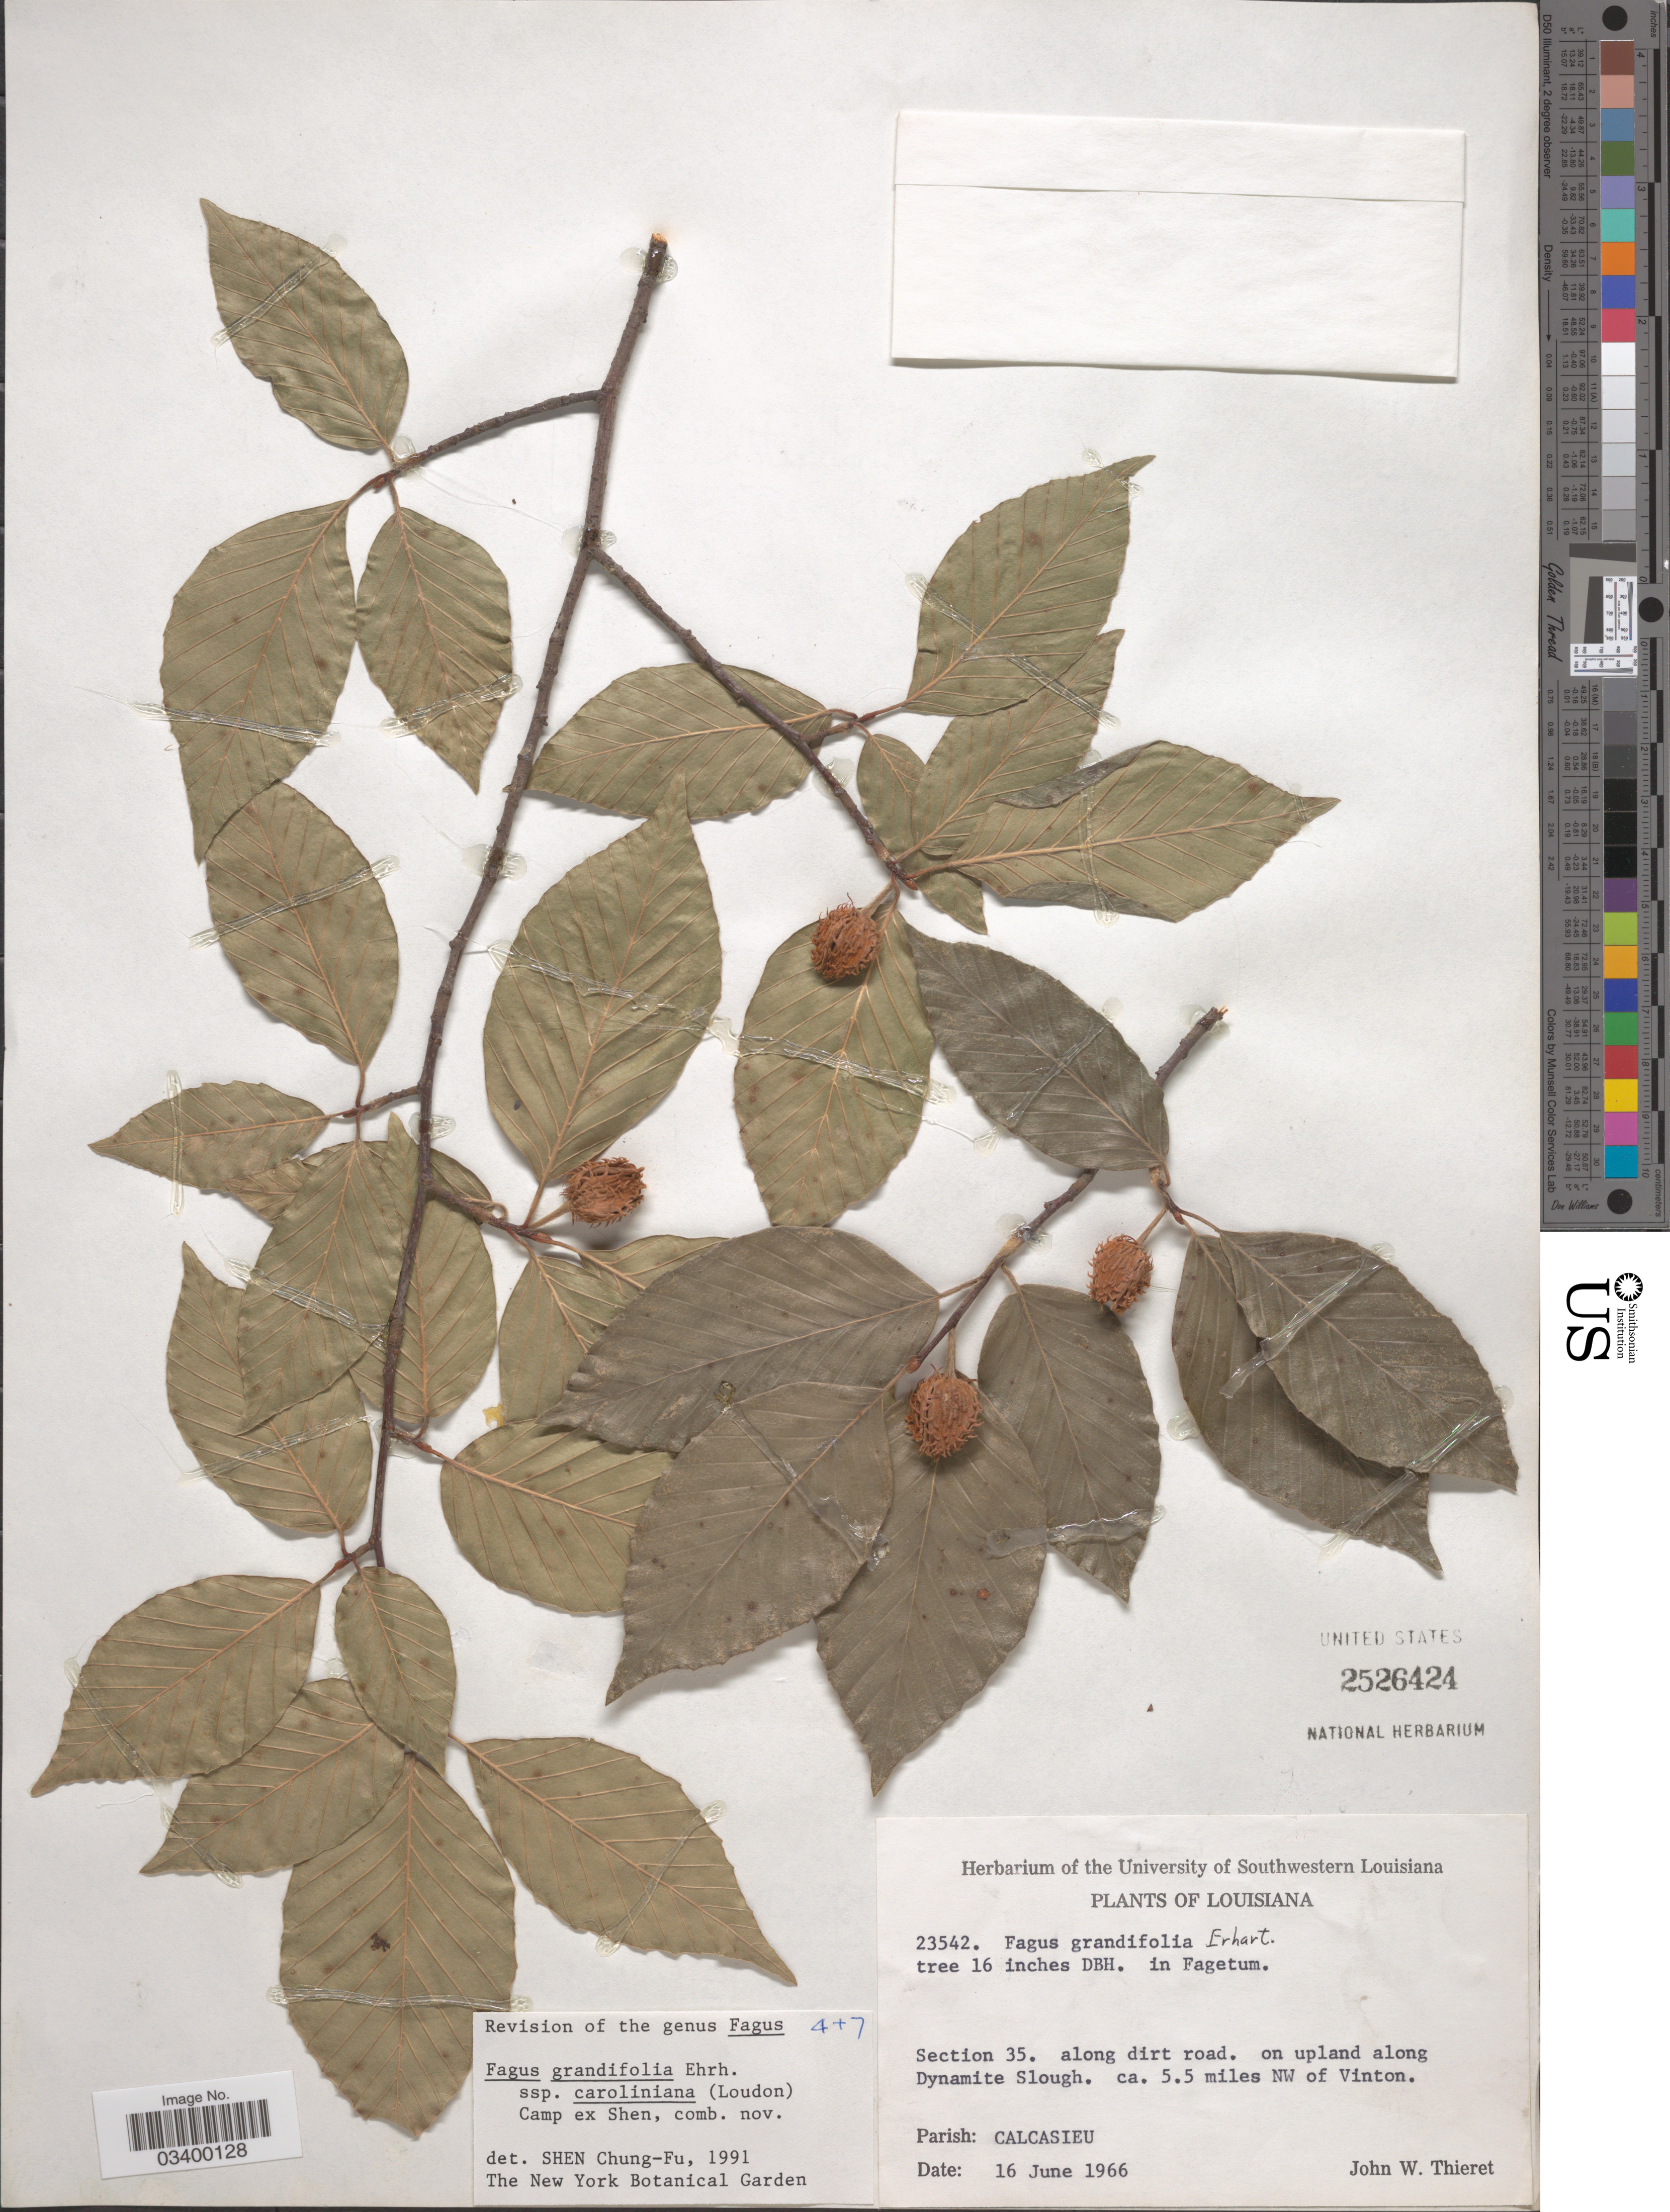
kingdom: Plantae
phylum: Tracheophyta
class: Magnoliopsida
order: Fagales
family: Fagaceae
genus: Fagus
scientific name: Fagus grandifolia subsp. caroliniana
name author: (Loudon) Fernald & Rehder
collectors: J. W. Thieret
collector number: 23542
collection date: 1966-06-16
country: United States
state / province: Louisiana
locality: Section 35. Along dirt road. On upland along Dynamite Slough. Ca. 5.5 miles NW of Vinton. Parish: Calcasieu.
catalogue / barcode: US 2526424